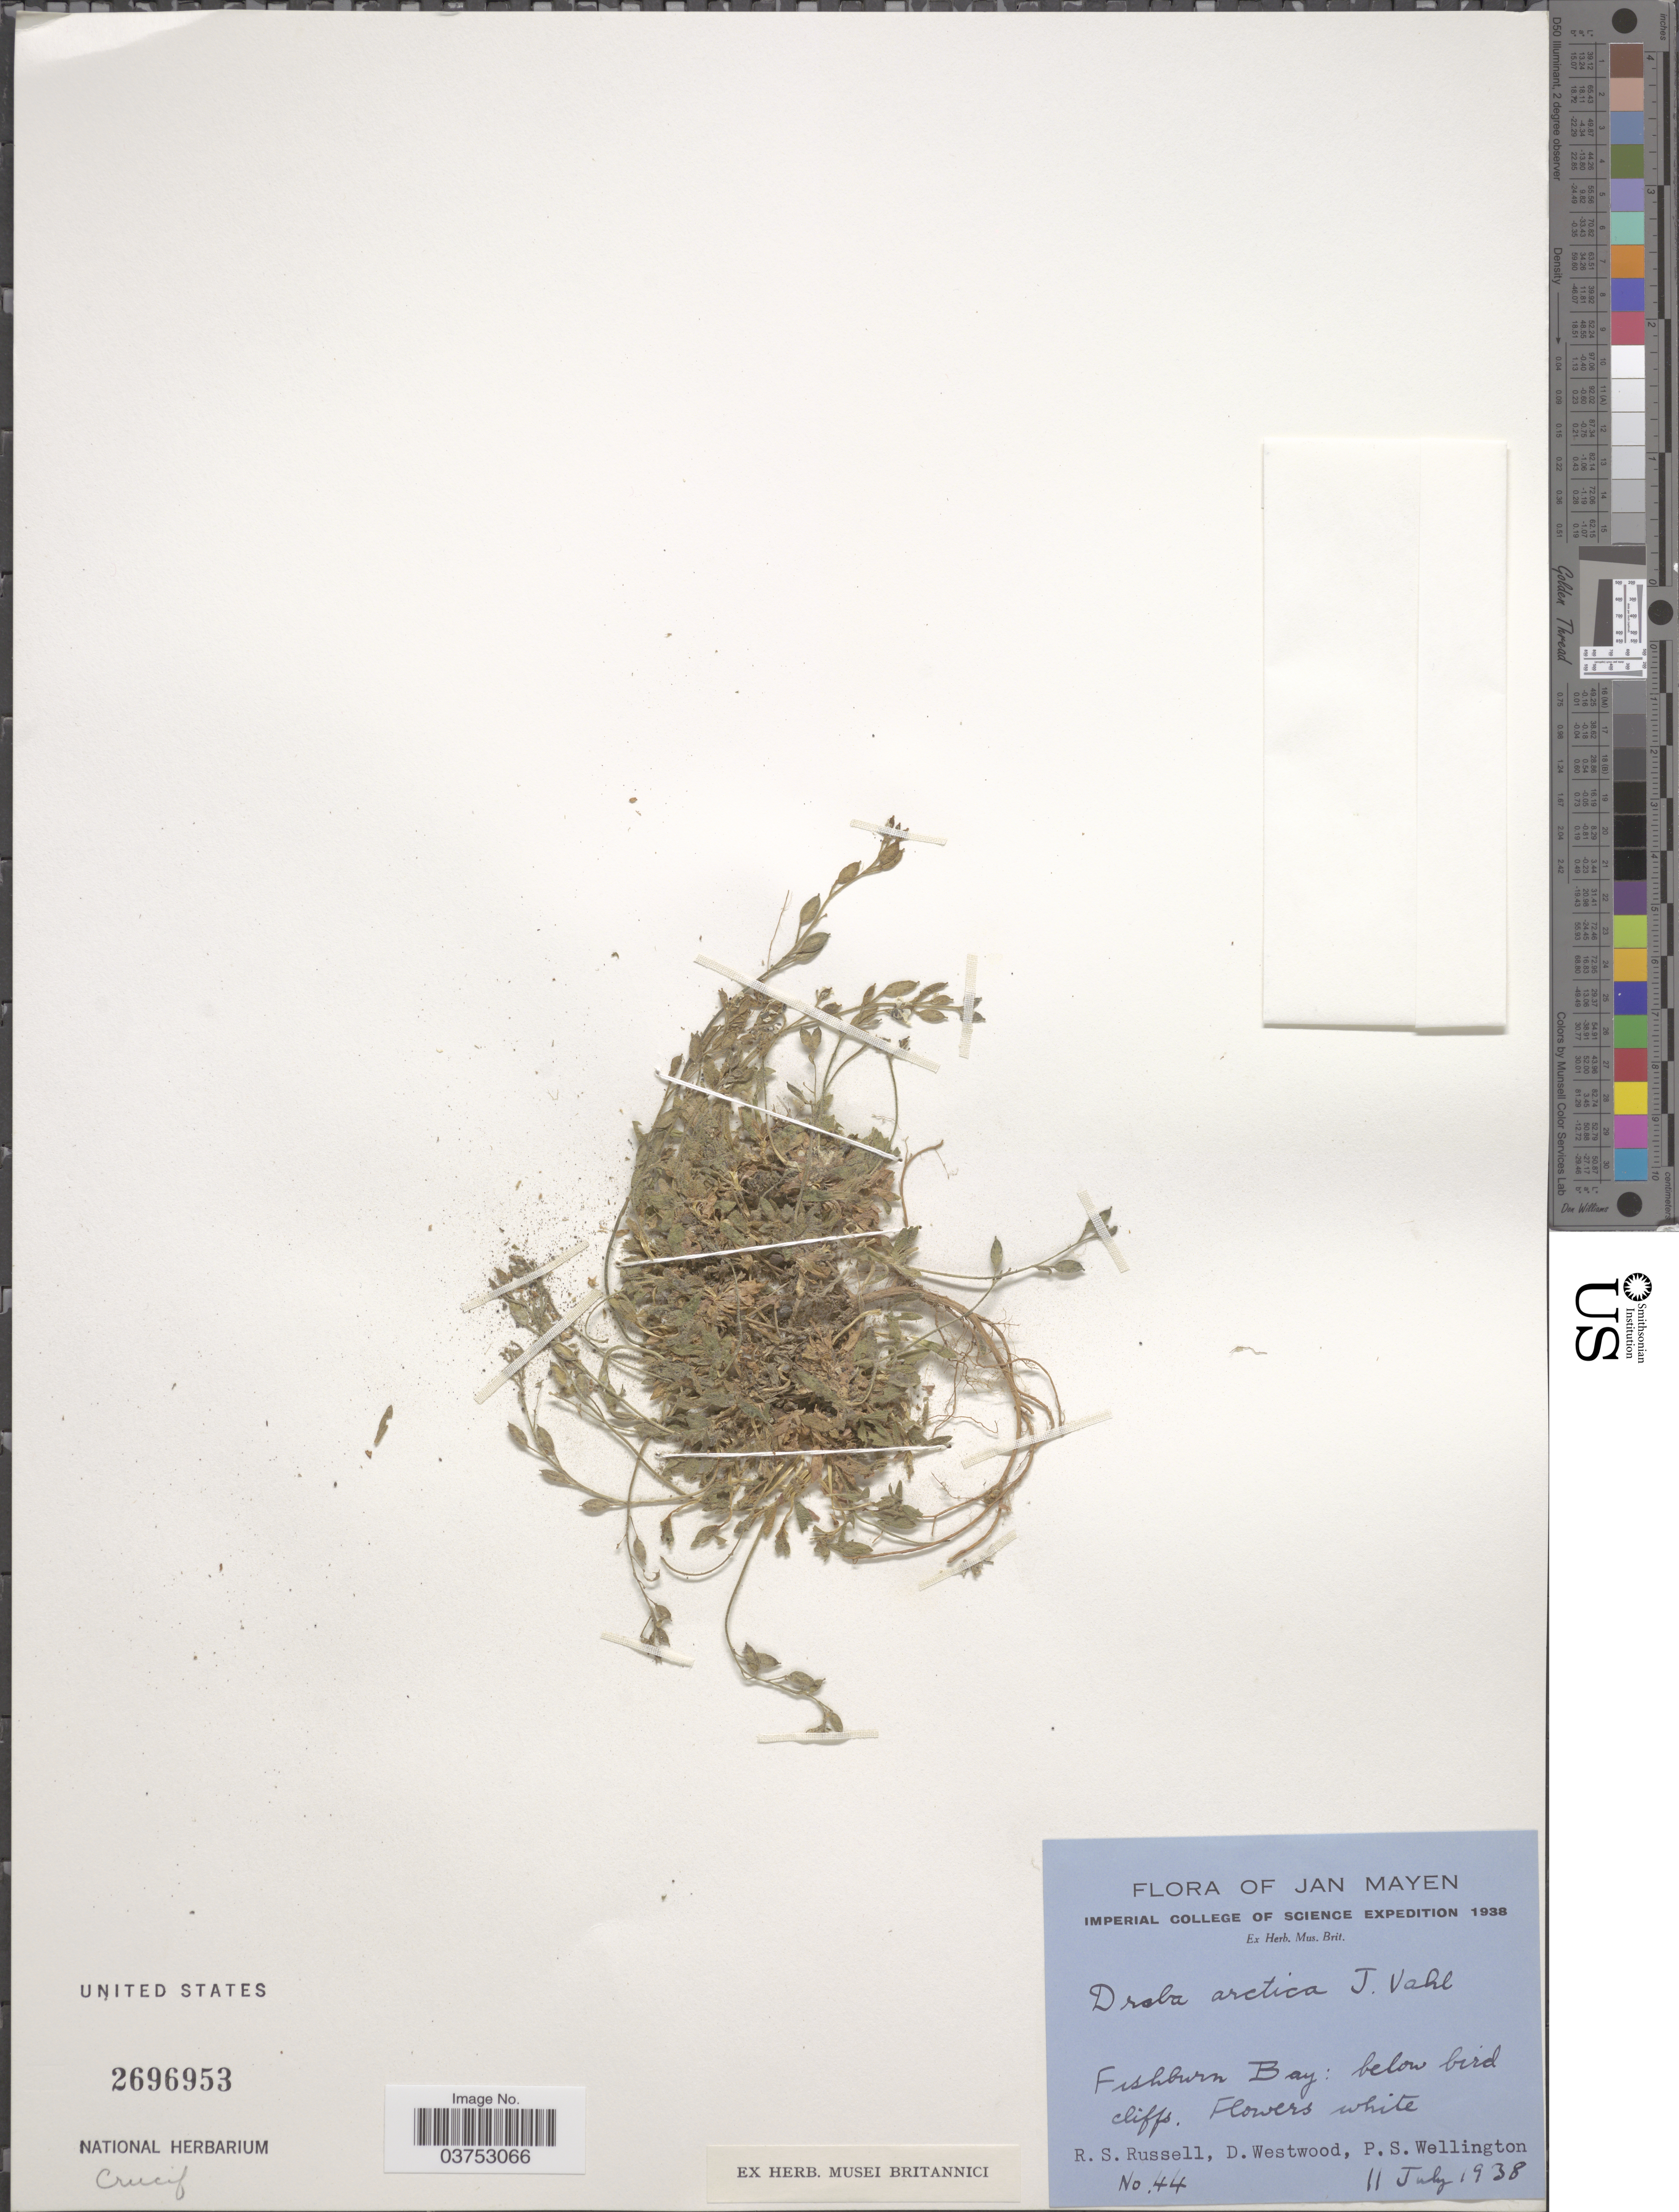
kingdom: Plantae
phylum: Tracheophyta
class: Magnoliopsida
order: Brassicales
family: Brassicaceae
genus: Draba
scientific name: Draba arctica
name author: J. Vahl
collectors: R. Russell, D. Westwood & P. Wellington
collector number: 44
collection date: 1938-07-11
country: Norway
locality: Jan Mayen. Fishburn Bay: below bird cliffs.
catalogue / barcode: US 2696953